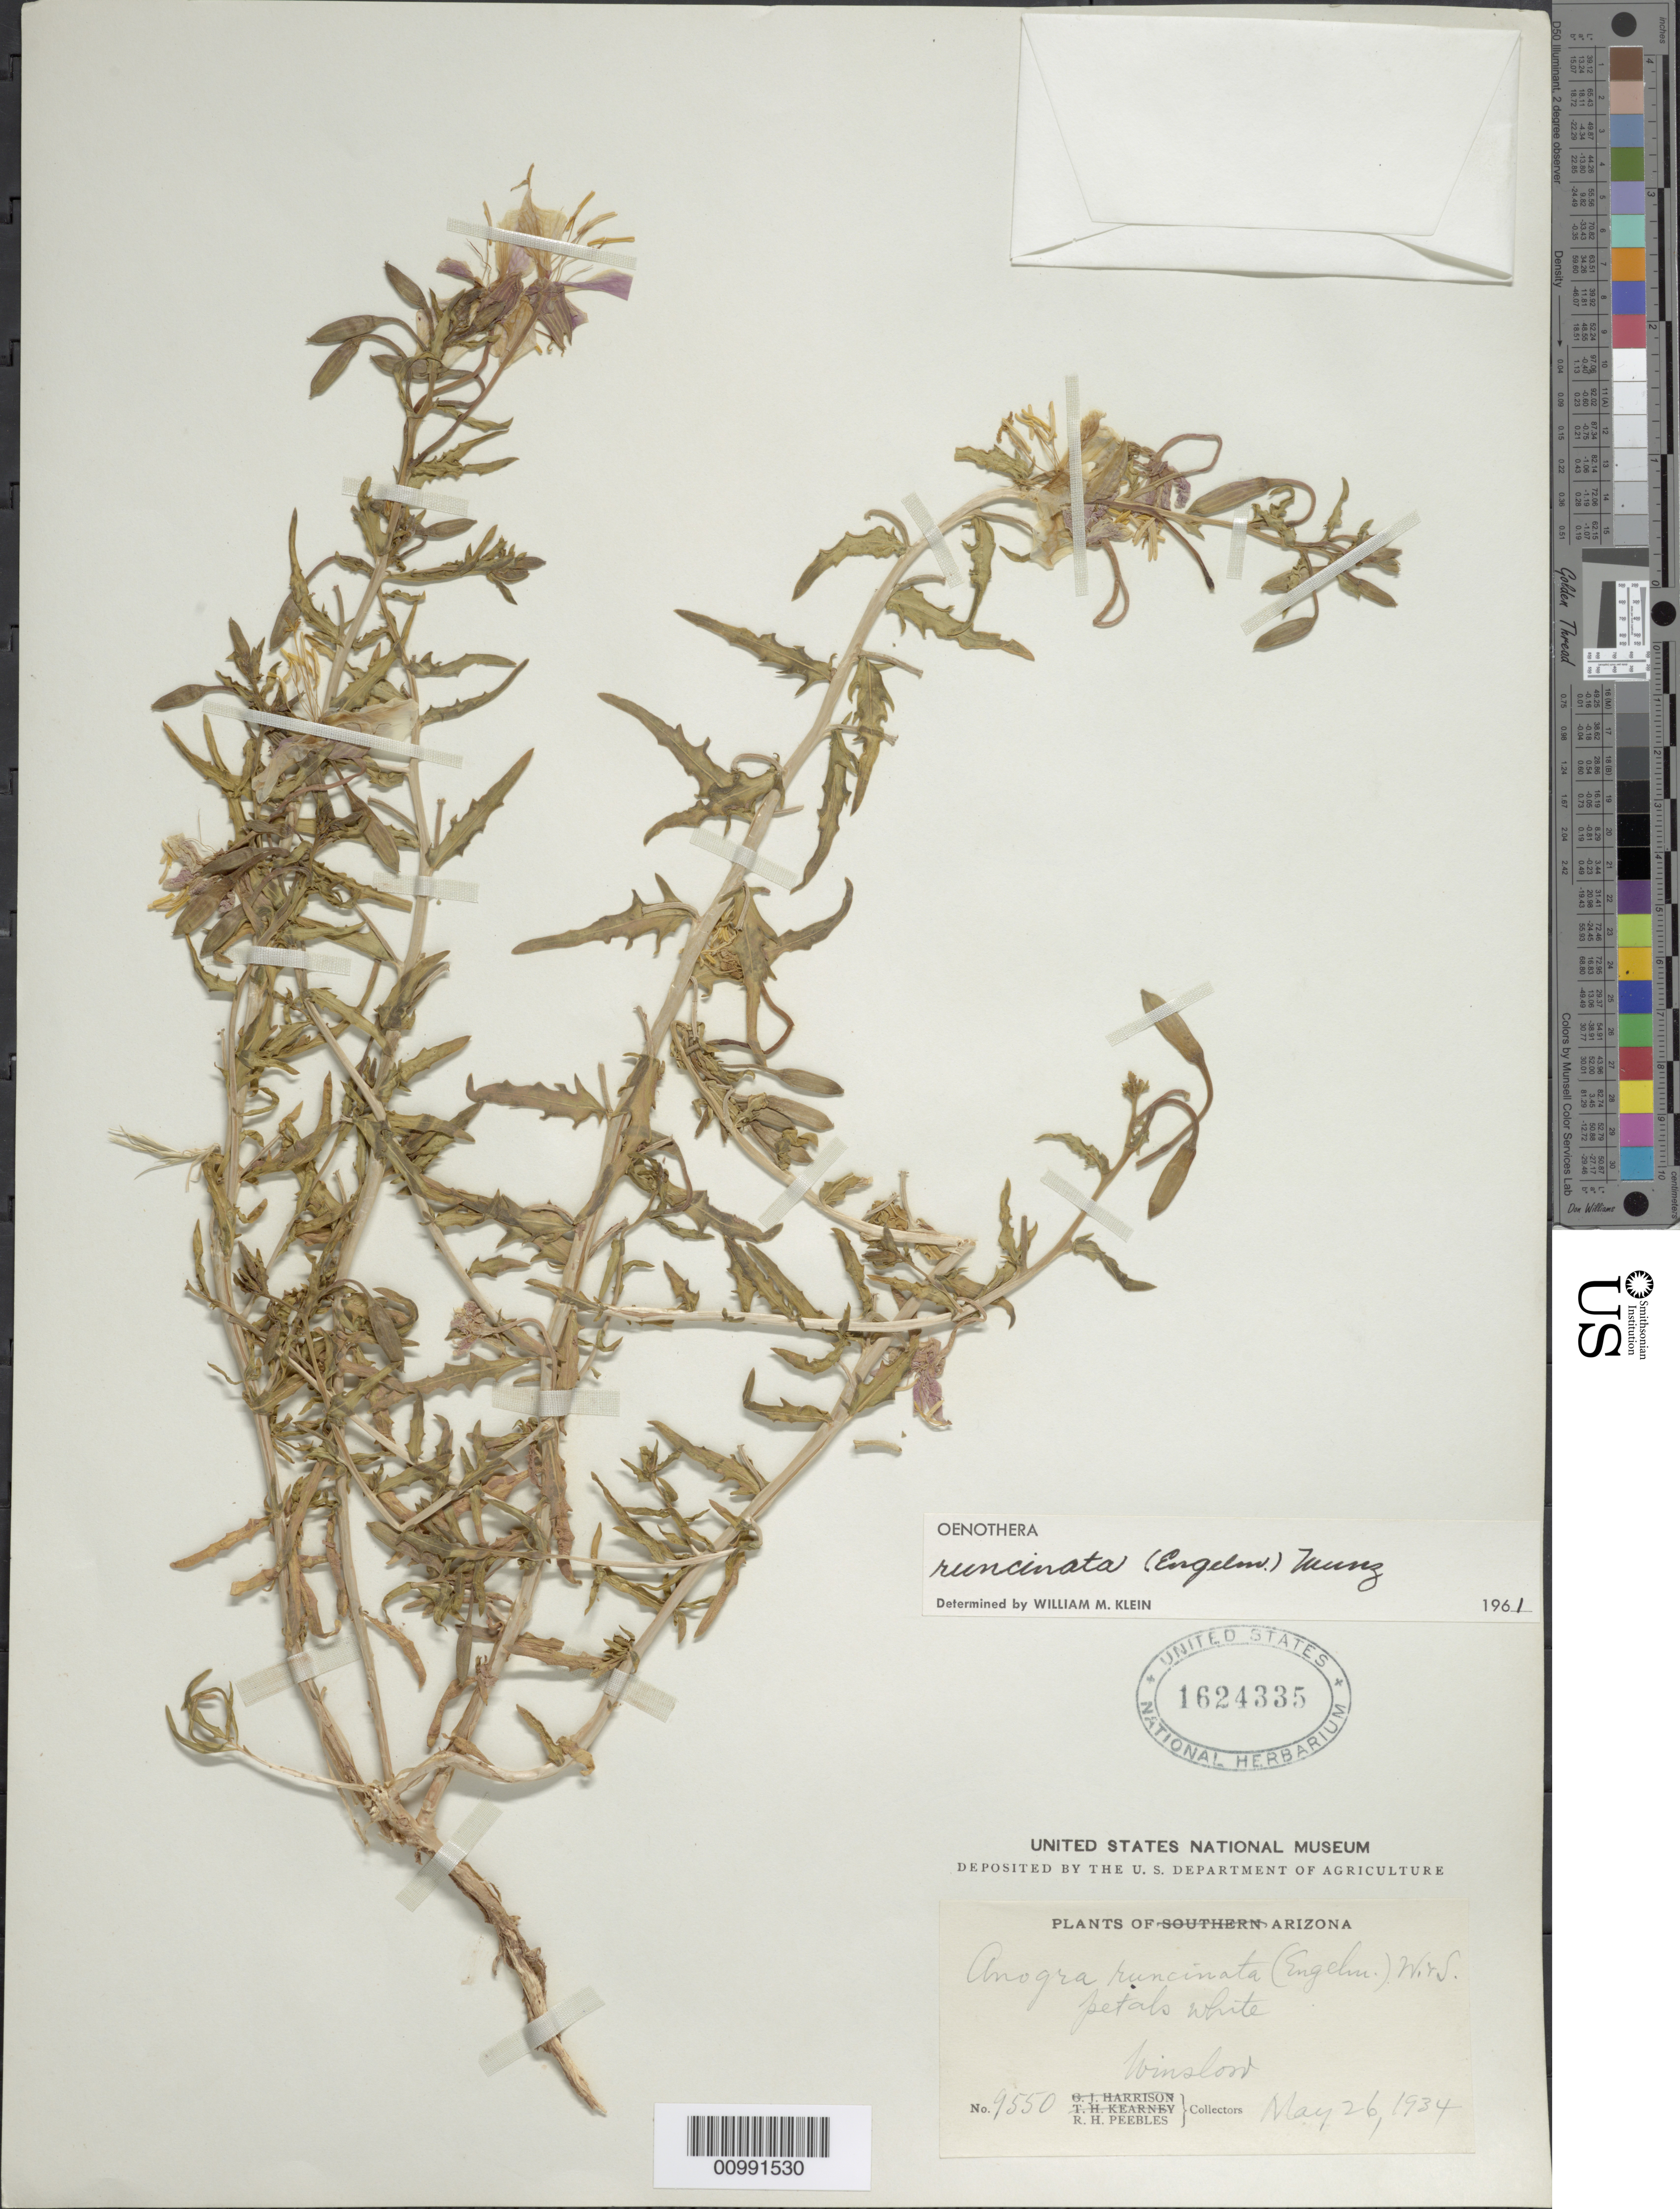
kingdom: Plantae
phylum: Tracheophyta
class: Magnoliopsida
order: Myrtales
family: Onagraceae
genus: Oenothera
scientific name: Oenothera pallida subsp. runcinata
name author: (Engelm.) Munz & W.M. Klein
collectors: R. H. Peebles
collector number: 9550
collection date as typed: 26 May 1934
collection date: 1934-05-26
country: United States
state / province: Arizona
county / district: Navajo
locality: Winslow.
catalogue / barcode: US 1624335